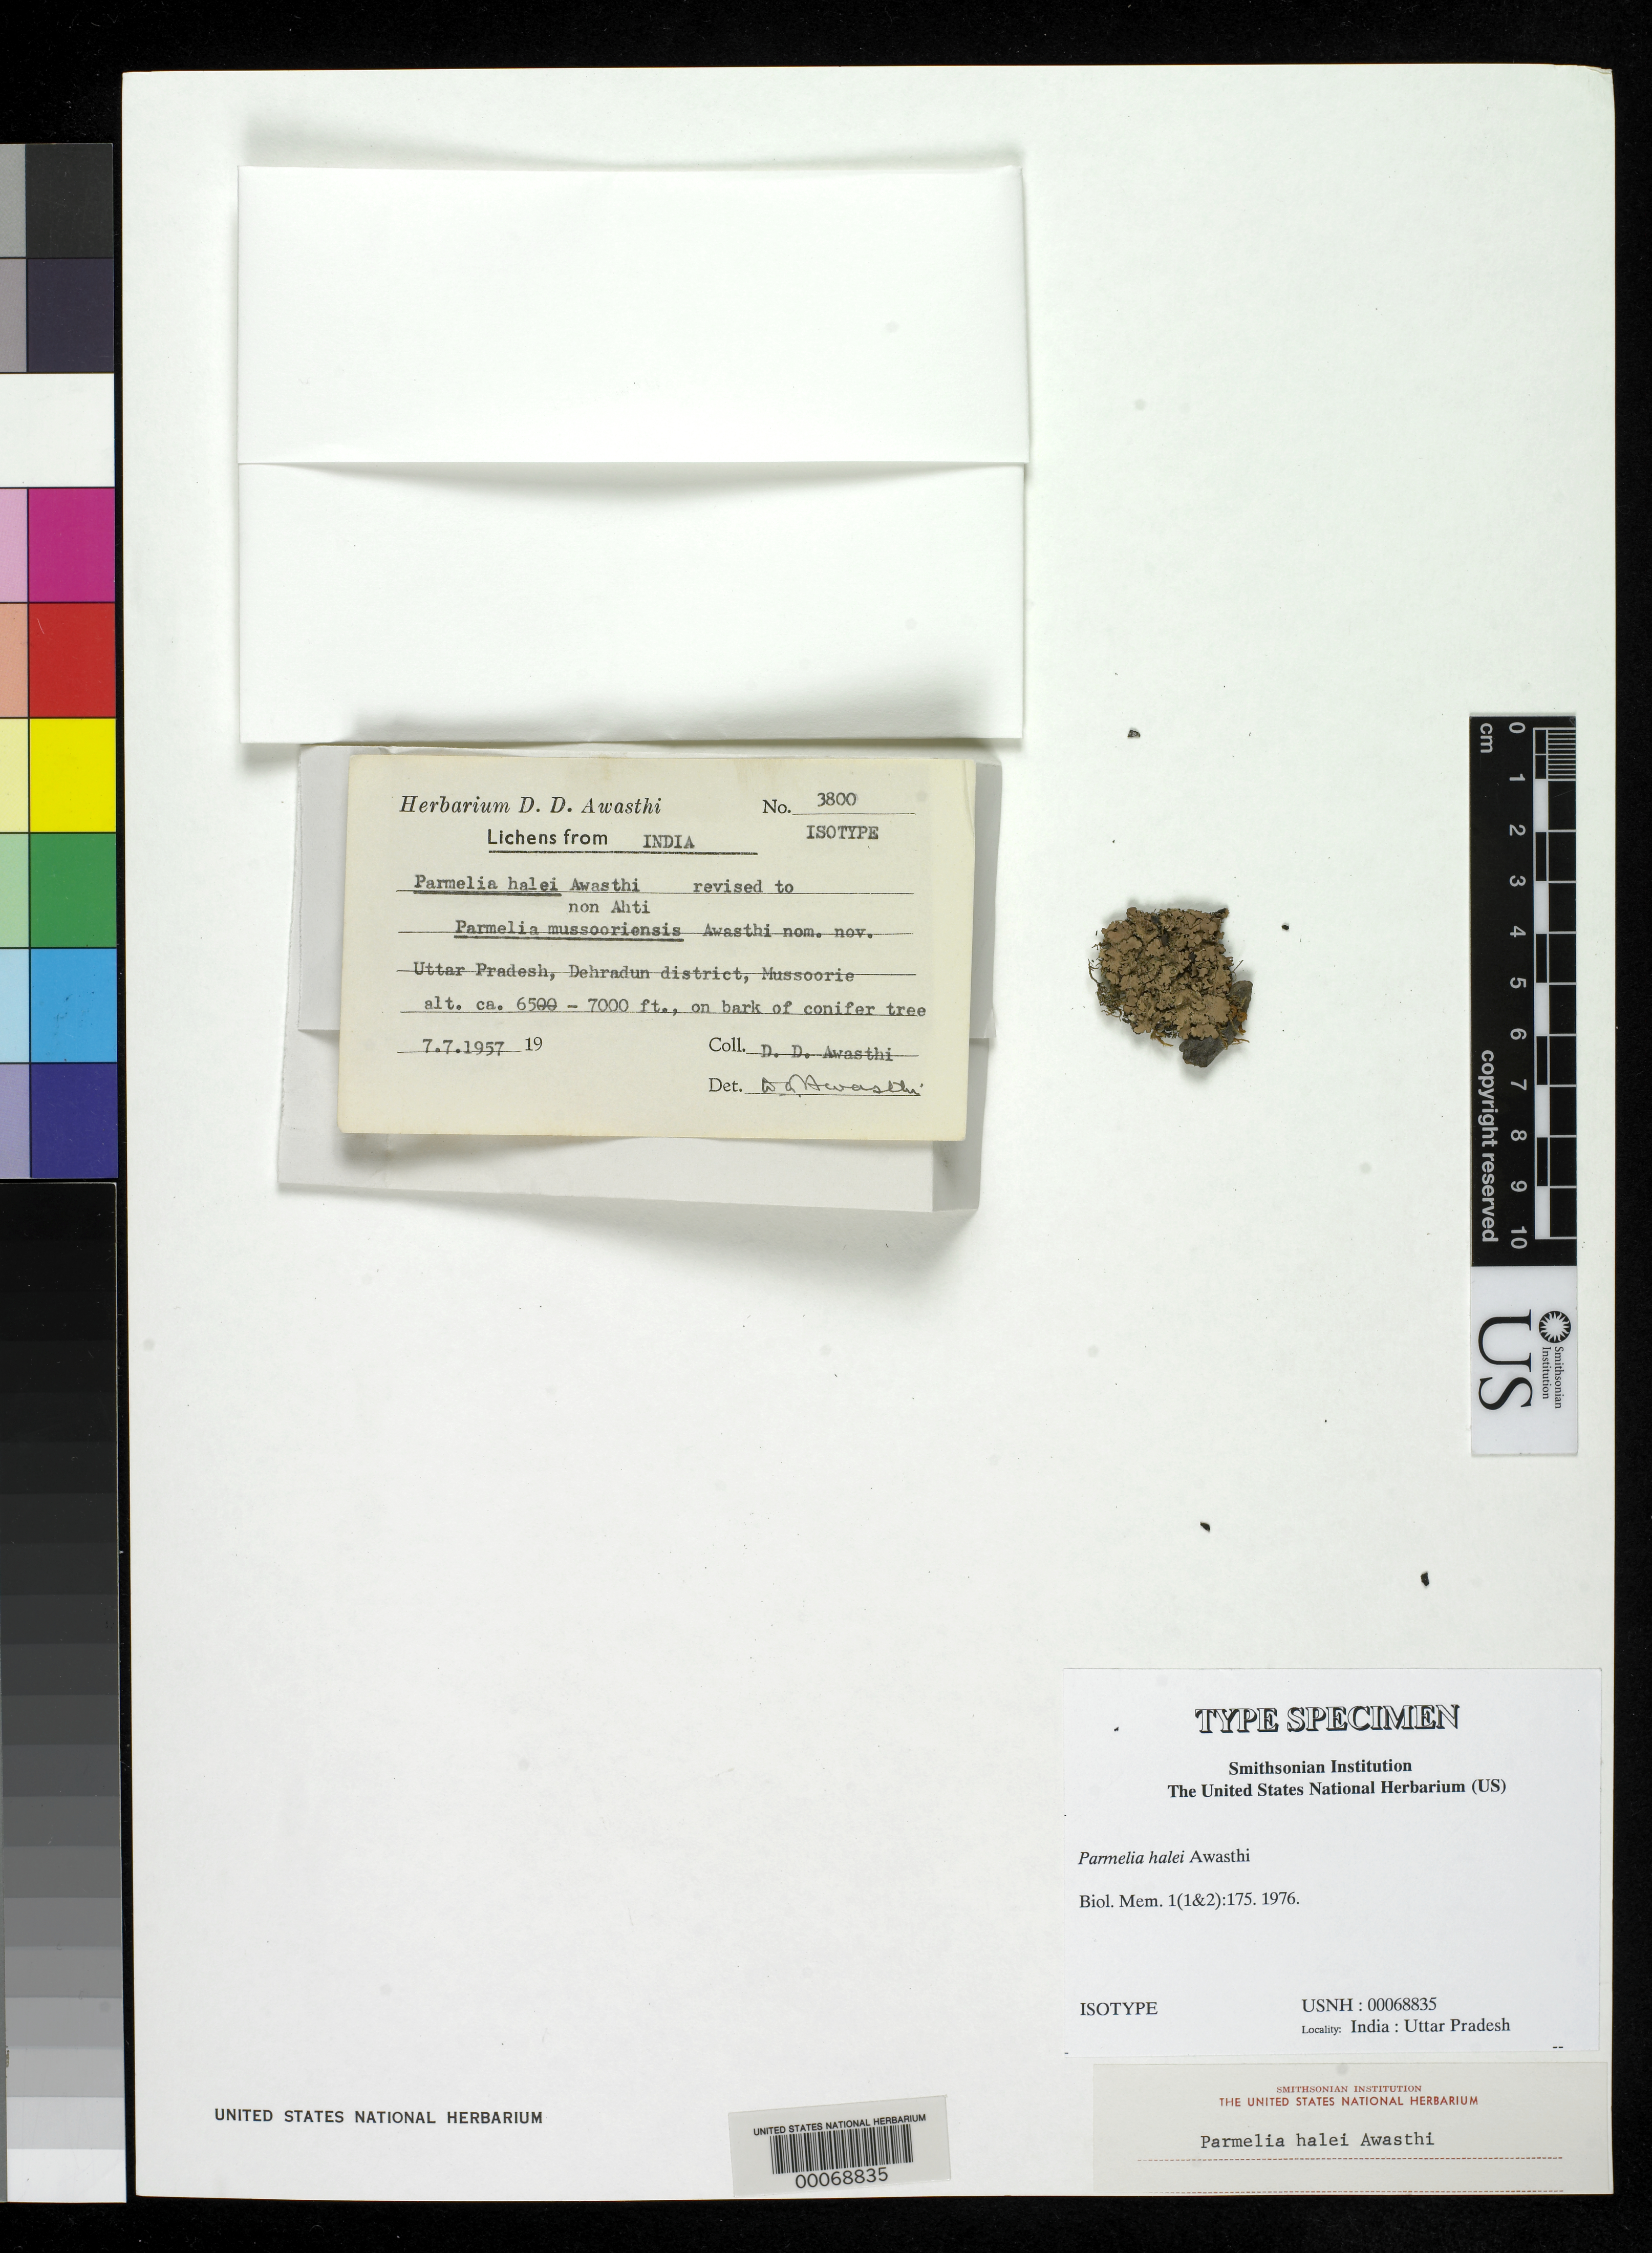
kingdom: Fungi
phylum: Ascomycota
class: Lecanoromycetes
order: Lecanorales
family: Parmeliaceae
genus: Parmelia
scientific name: Parmelia halei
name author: D.D. Awasthi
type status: Isotype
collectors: D. Awasthi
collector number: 3800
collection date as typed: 07 Jul 1957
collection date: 1957-07-07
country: India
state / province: Uttar Pradesh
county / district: Dehra Dun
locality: Mussoorie; alt. 6500-7000 ft.